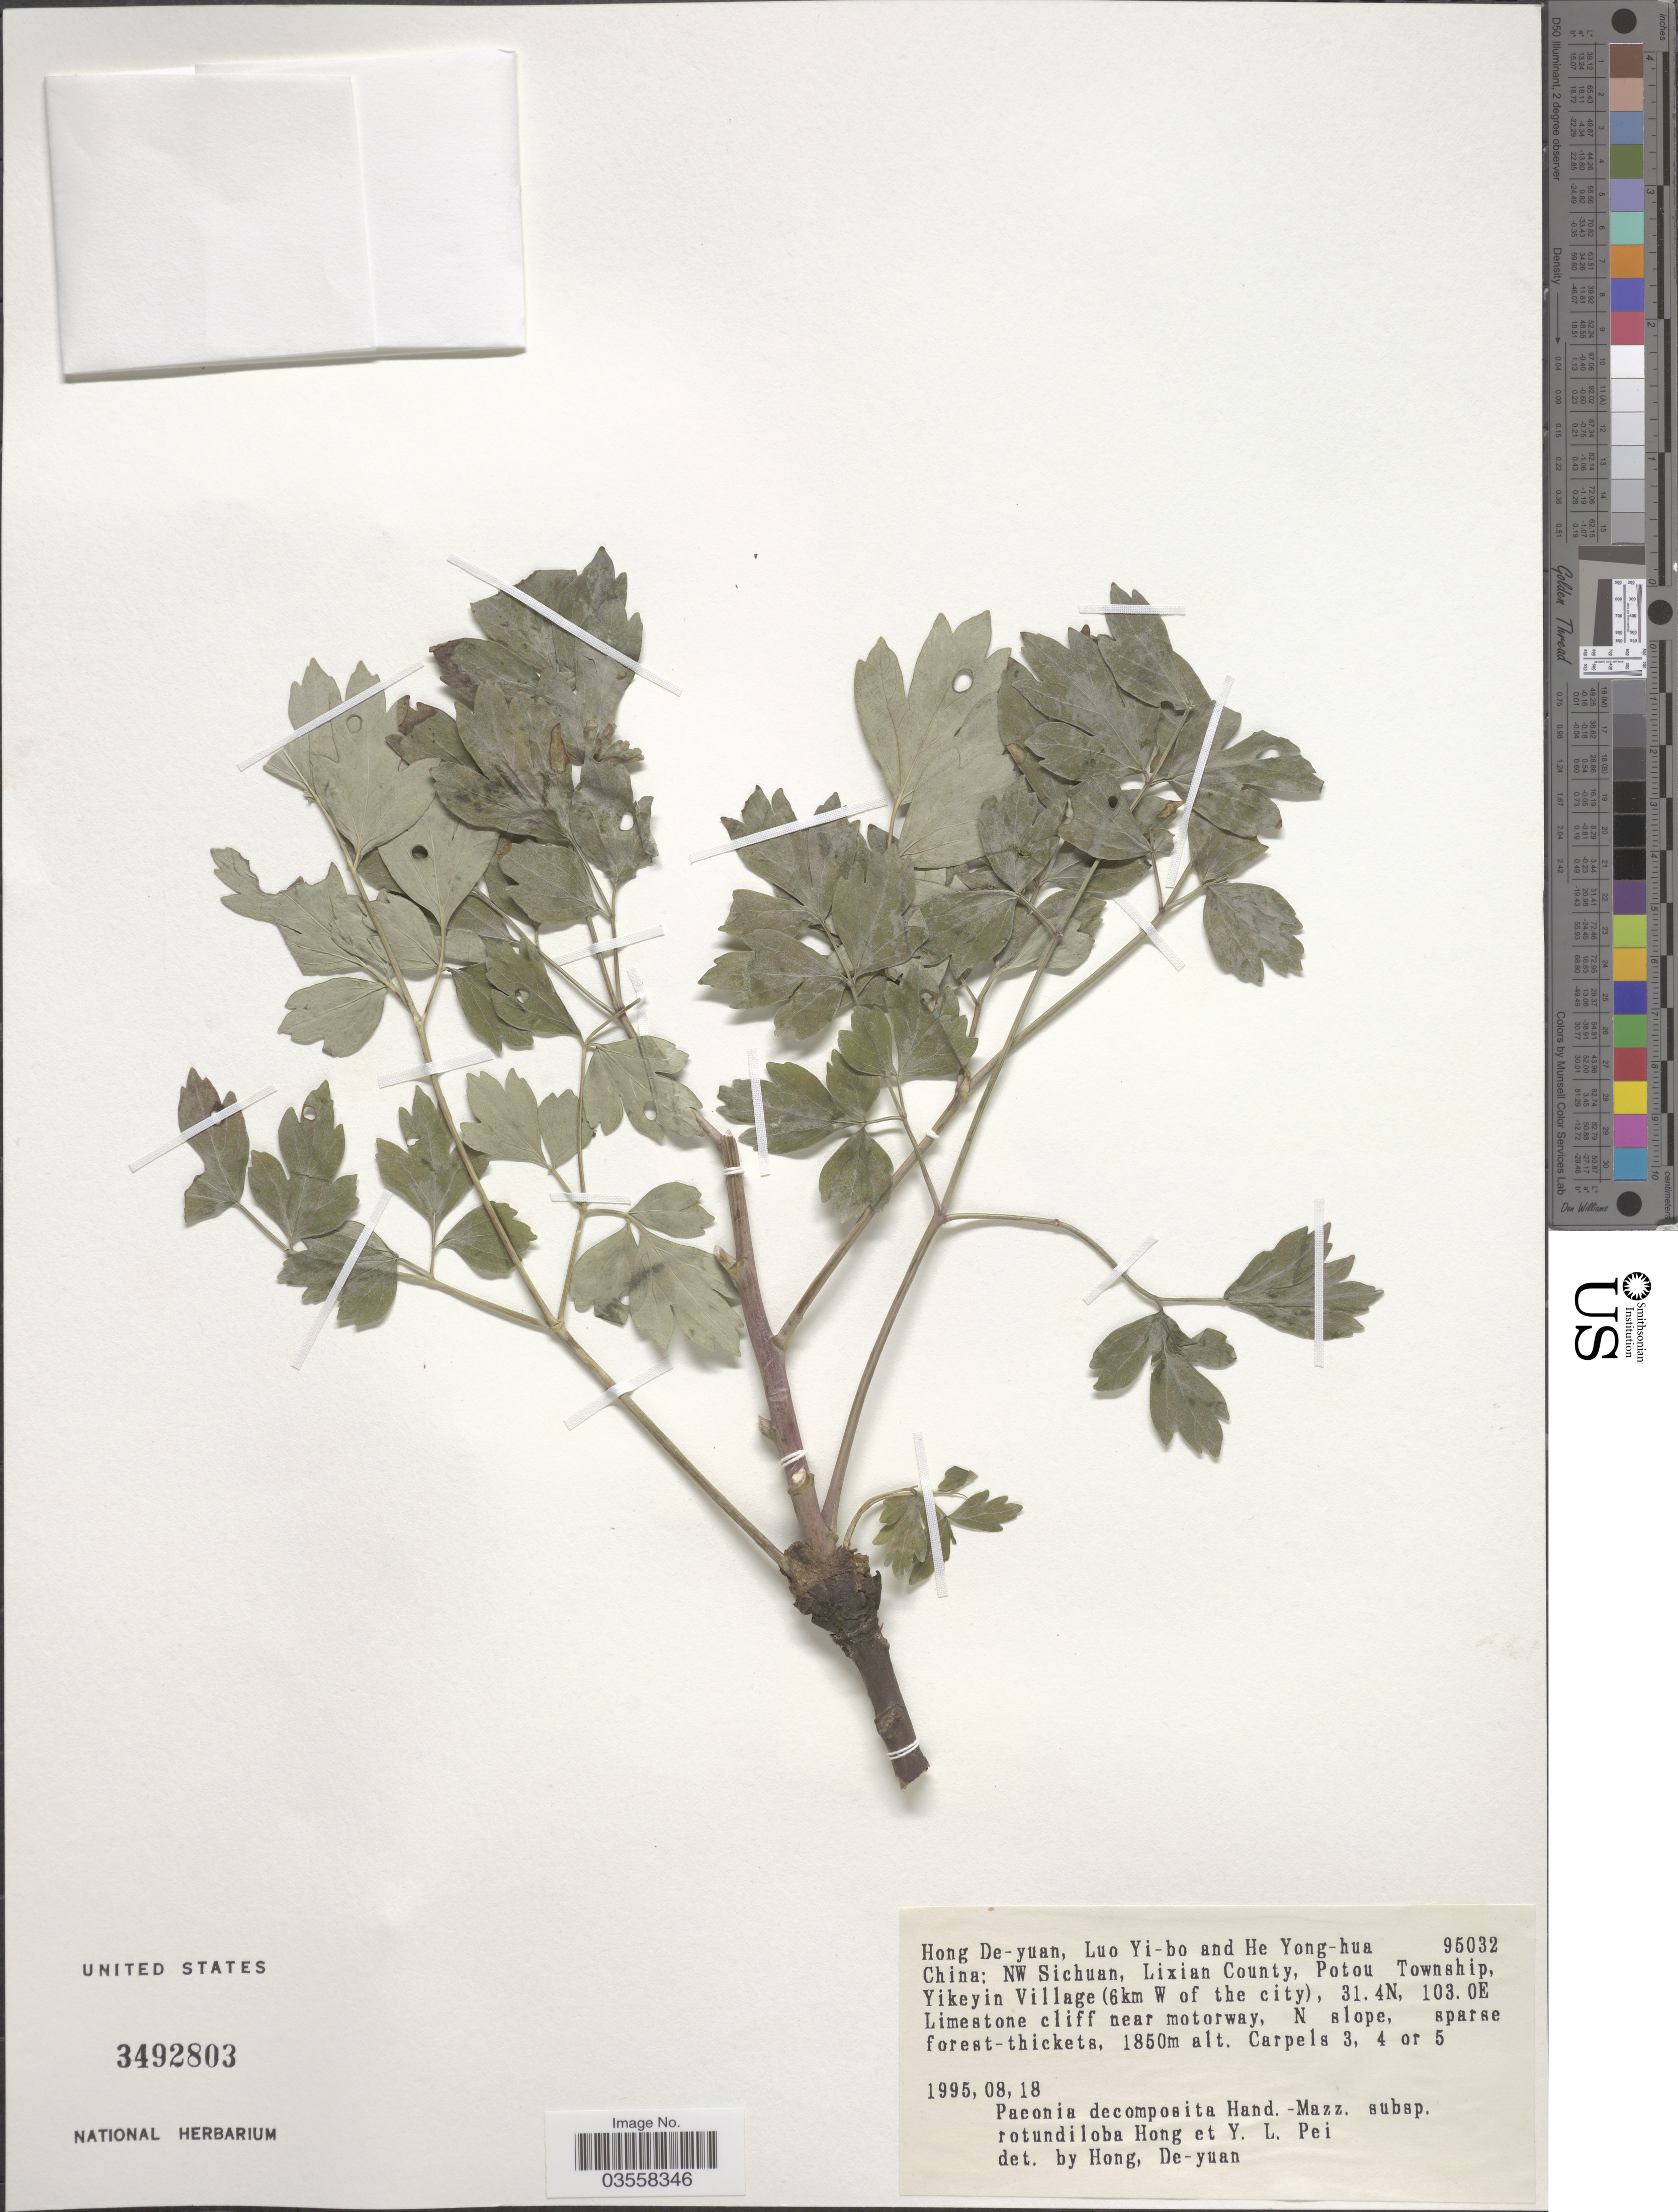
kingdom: Plantae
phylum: Tracheophyta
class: Magnoliopsida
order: Saxifragales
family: Paeoniaceae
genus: Paeonia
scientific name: Paeonia decomposita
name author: Hand.-Mazz.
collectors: D.-Y. Hong, Y. Luo & H. Yong-hua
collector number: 95032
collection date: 1995-08-18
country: China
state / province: Sichuan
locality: NW Sichuan, Lixian County, Potou Township, Yikeyin Village (6km W of the city).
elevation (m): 1850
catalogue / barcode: US 3492803